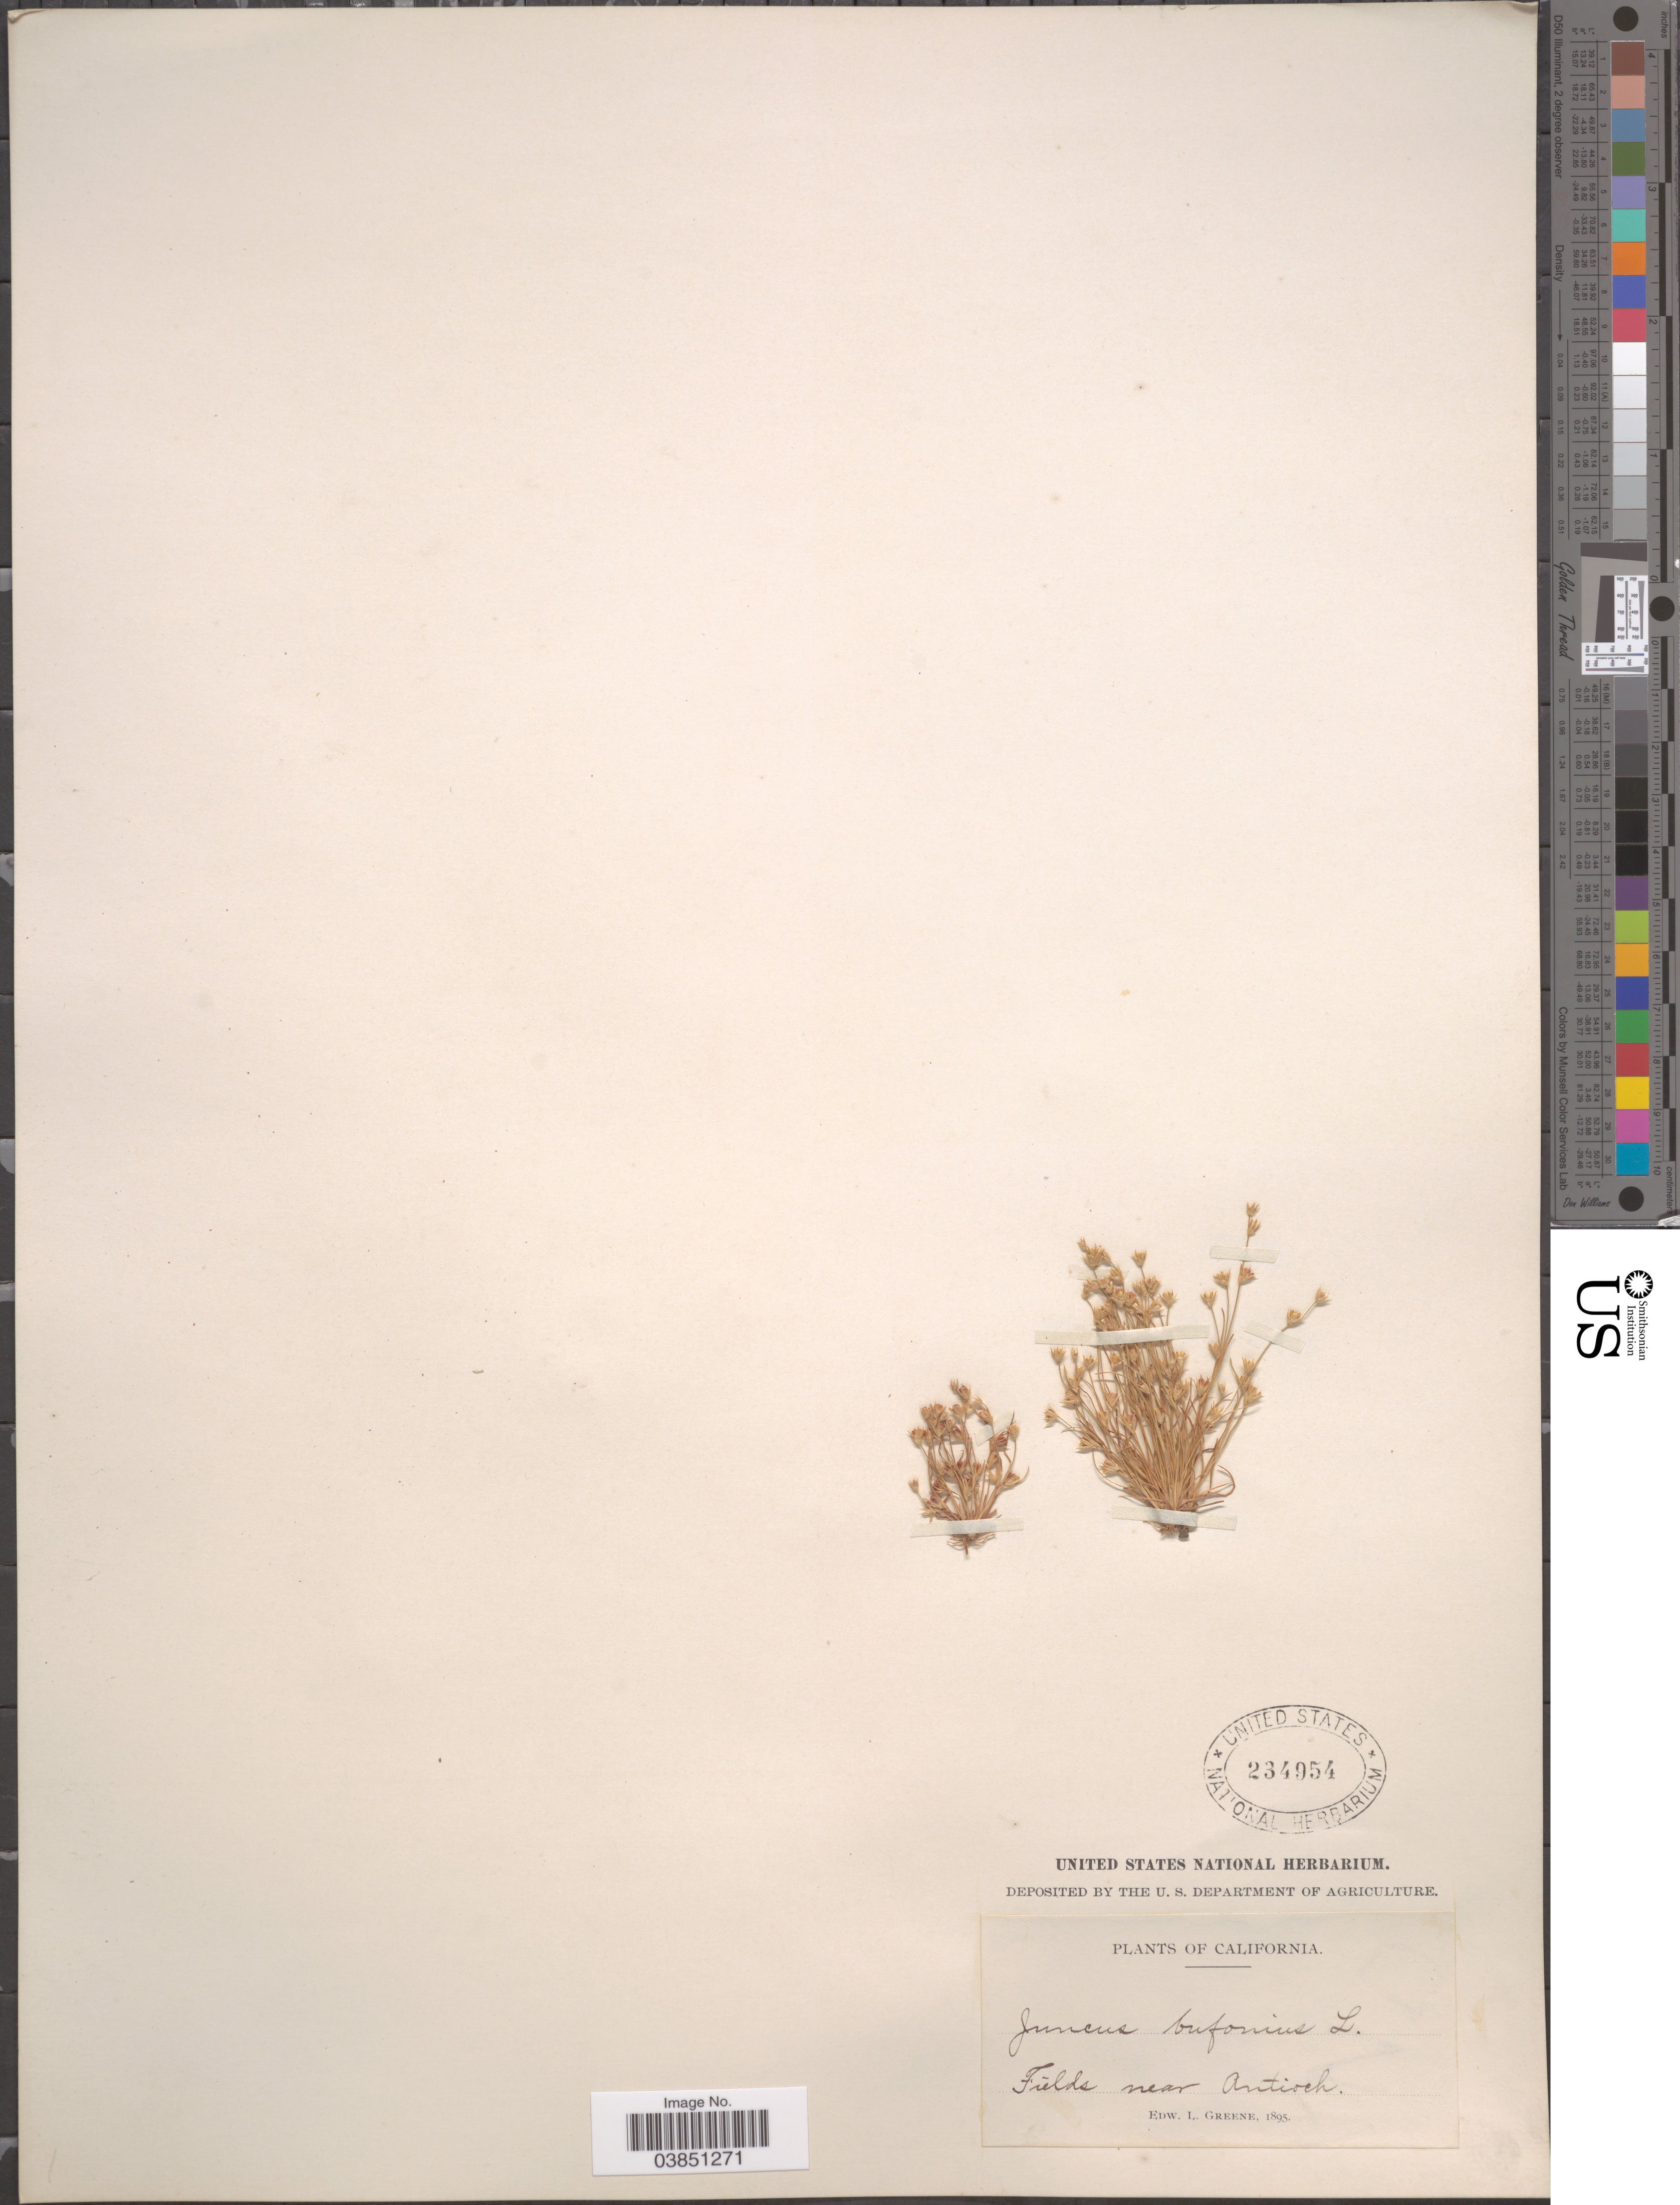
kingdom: Plantae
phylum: Tracheophyta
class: Liliopsida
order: Poales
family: Juncaceae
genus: Juncus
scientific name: Juncus bufonius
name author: L.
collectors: E. L. Greene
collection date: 1895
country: United States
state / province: California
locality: Fields near Antioch.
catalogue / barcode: US 234954